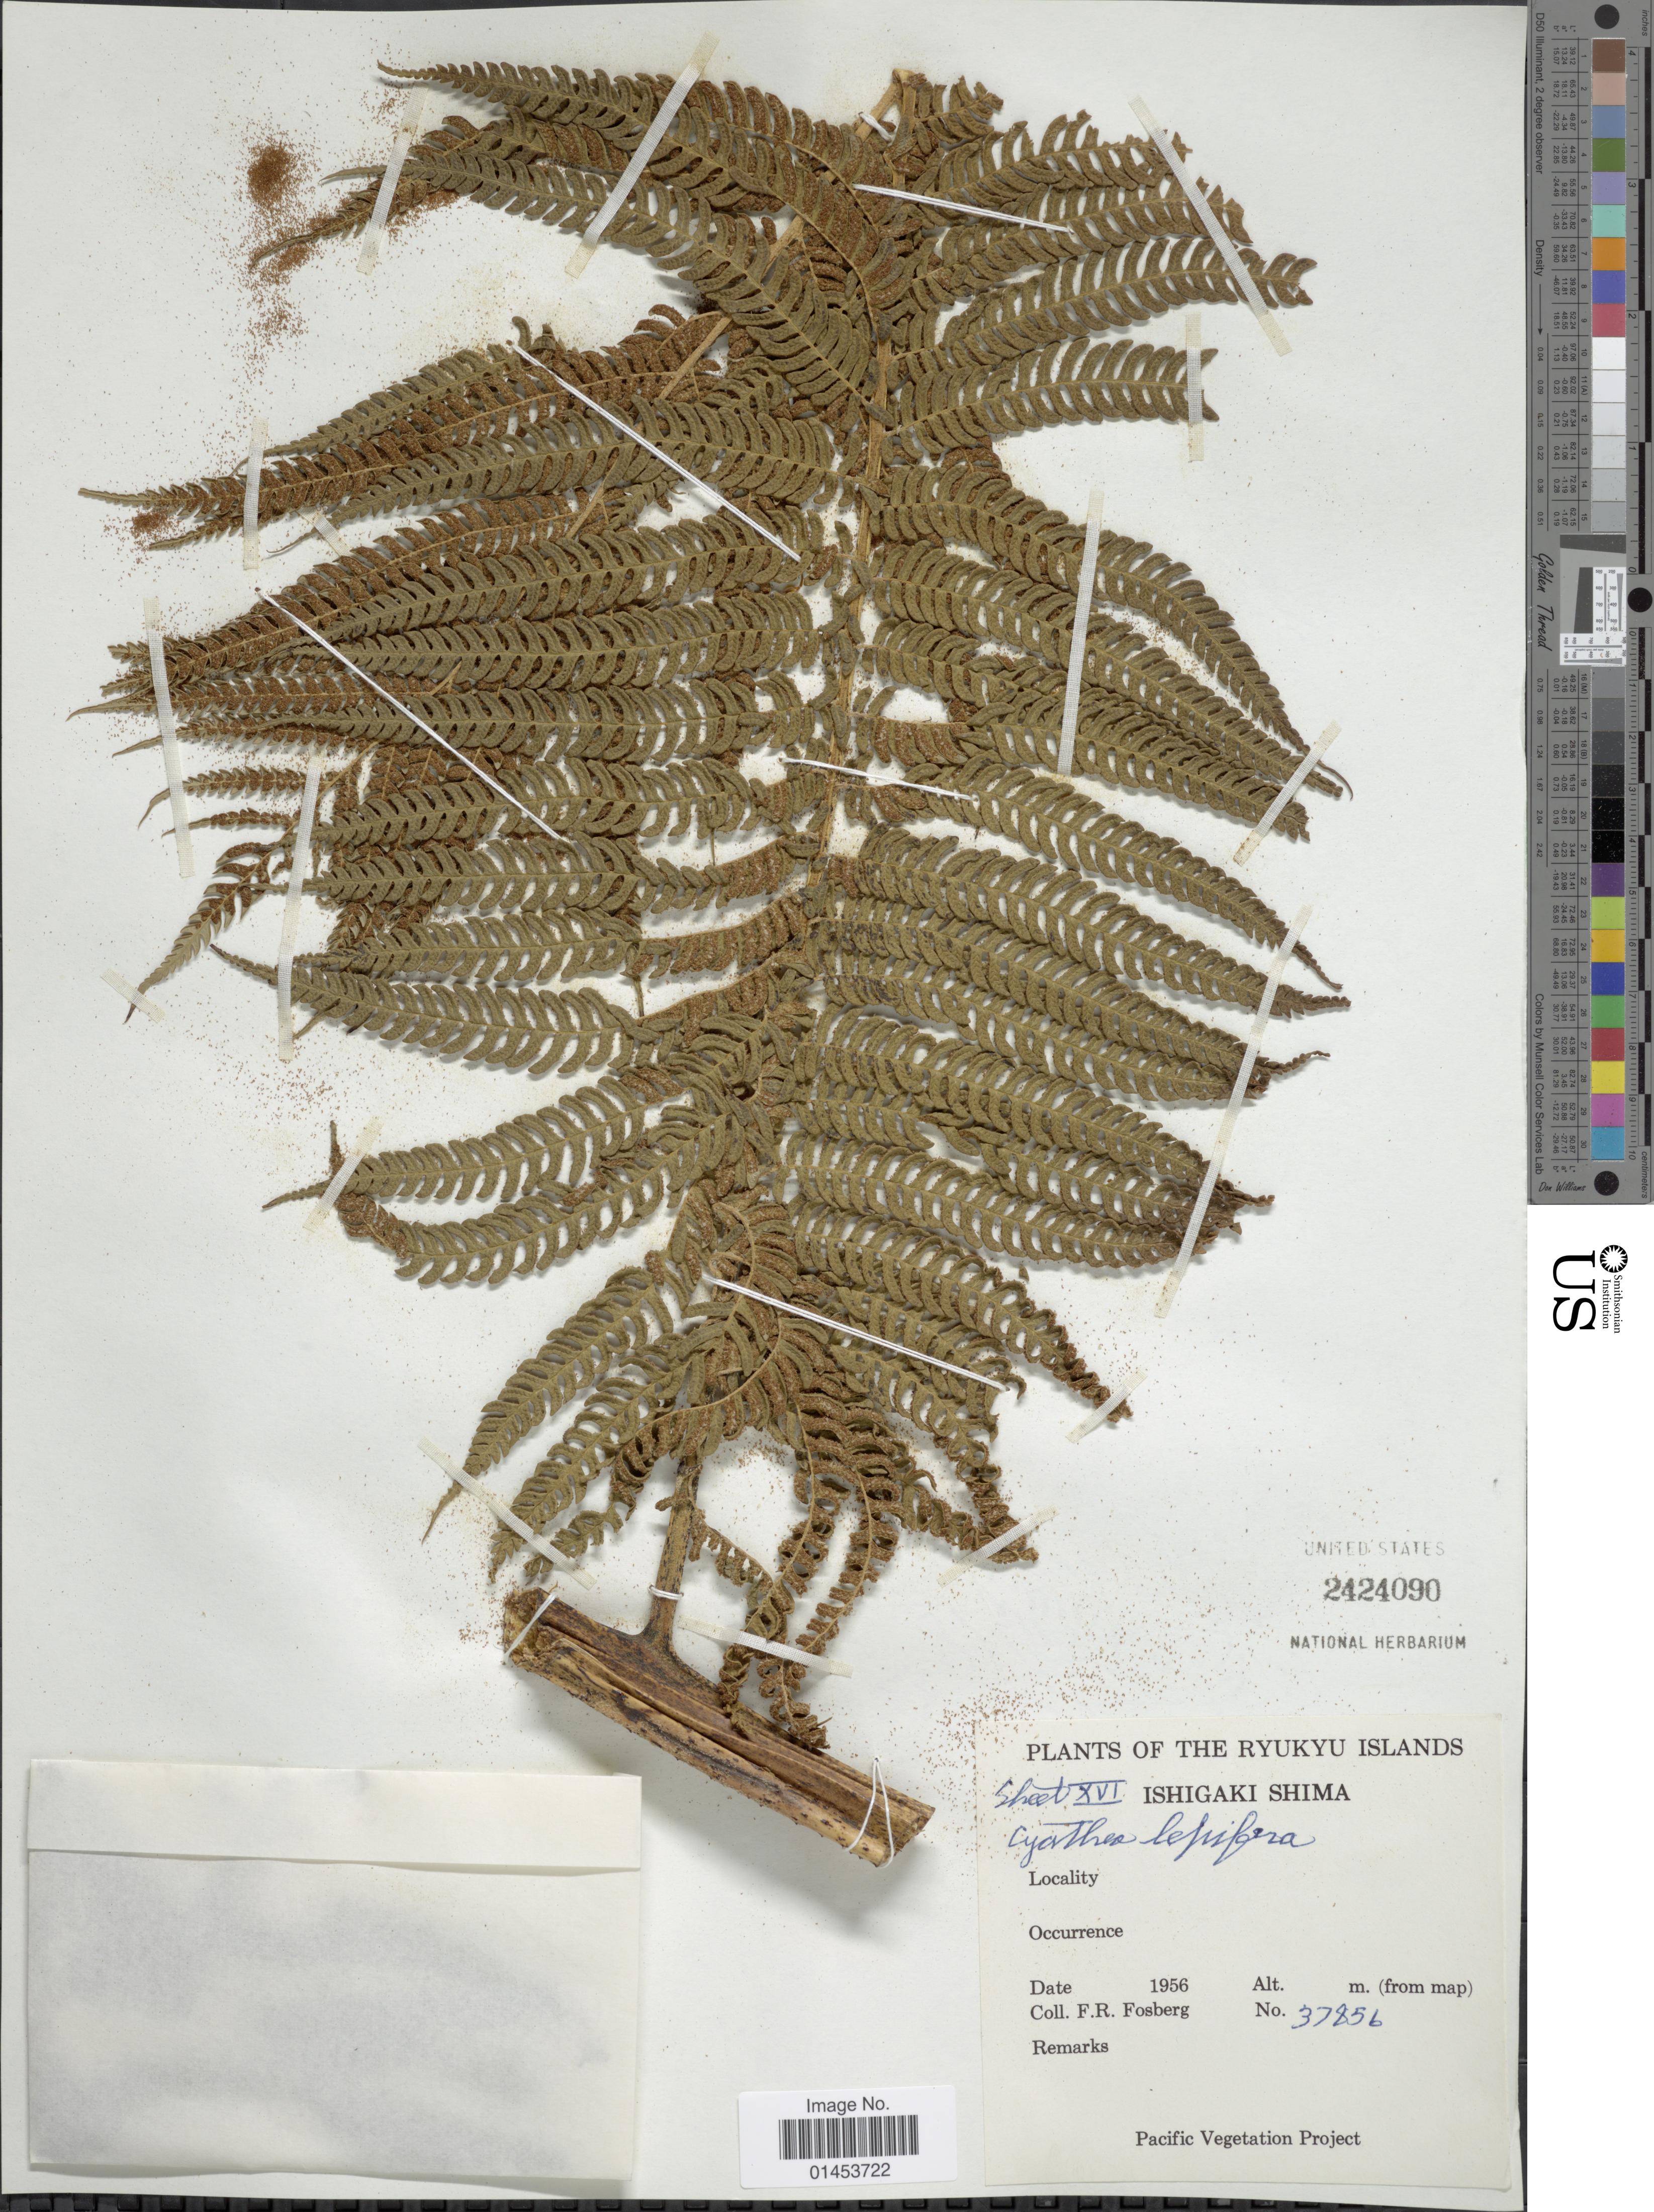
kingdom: Plantae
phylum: Tracheophyta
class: Polypodiopsida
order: Cyatheales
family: Cyatheaceae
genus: Cyathea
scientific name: Cyathea lepifera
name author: (J. Sm.) Copel.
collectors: F. R. Fosberg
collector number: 37856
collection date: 1956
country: Japan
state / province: Okinawa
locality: Ryukyu Islands, Ishigaki Shima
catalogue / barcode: US 2424090